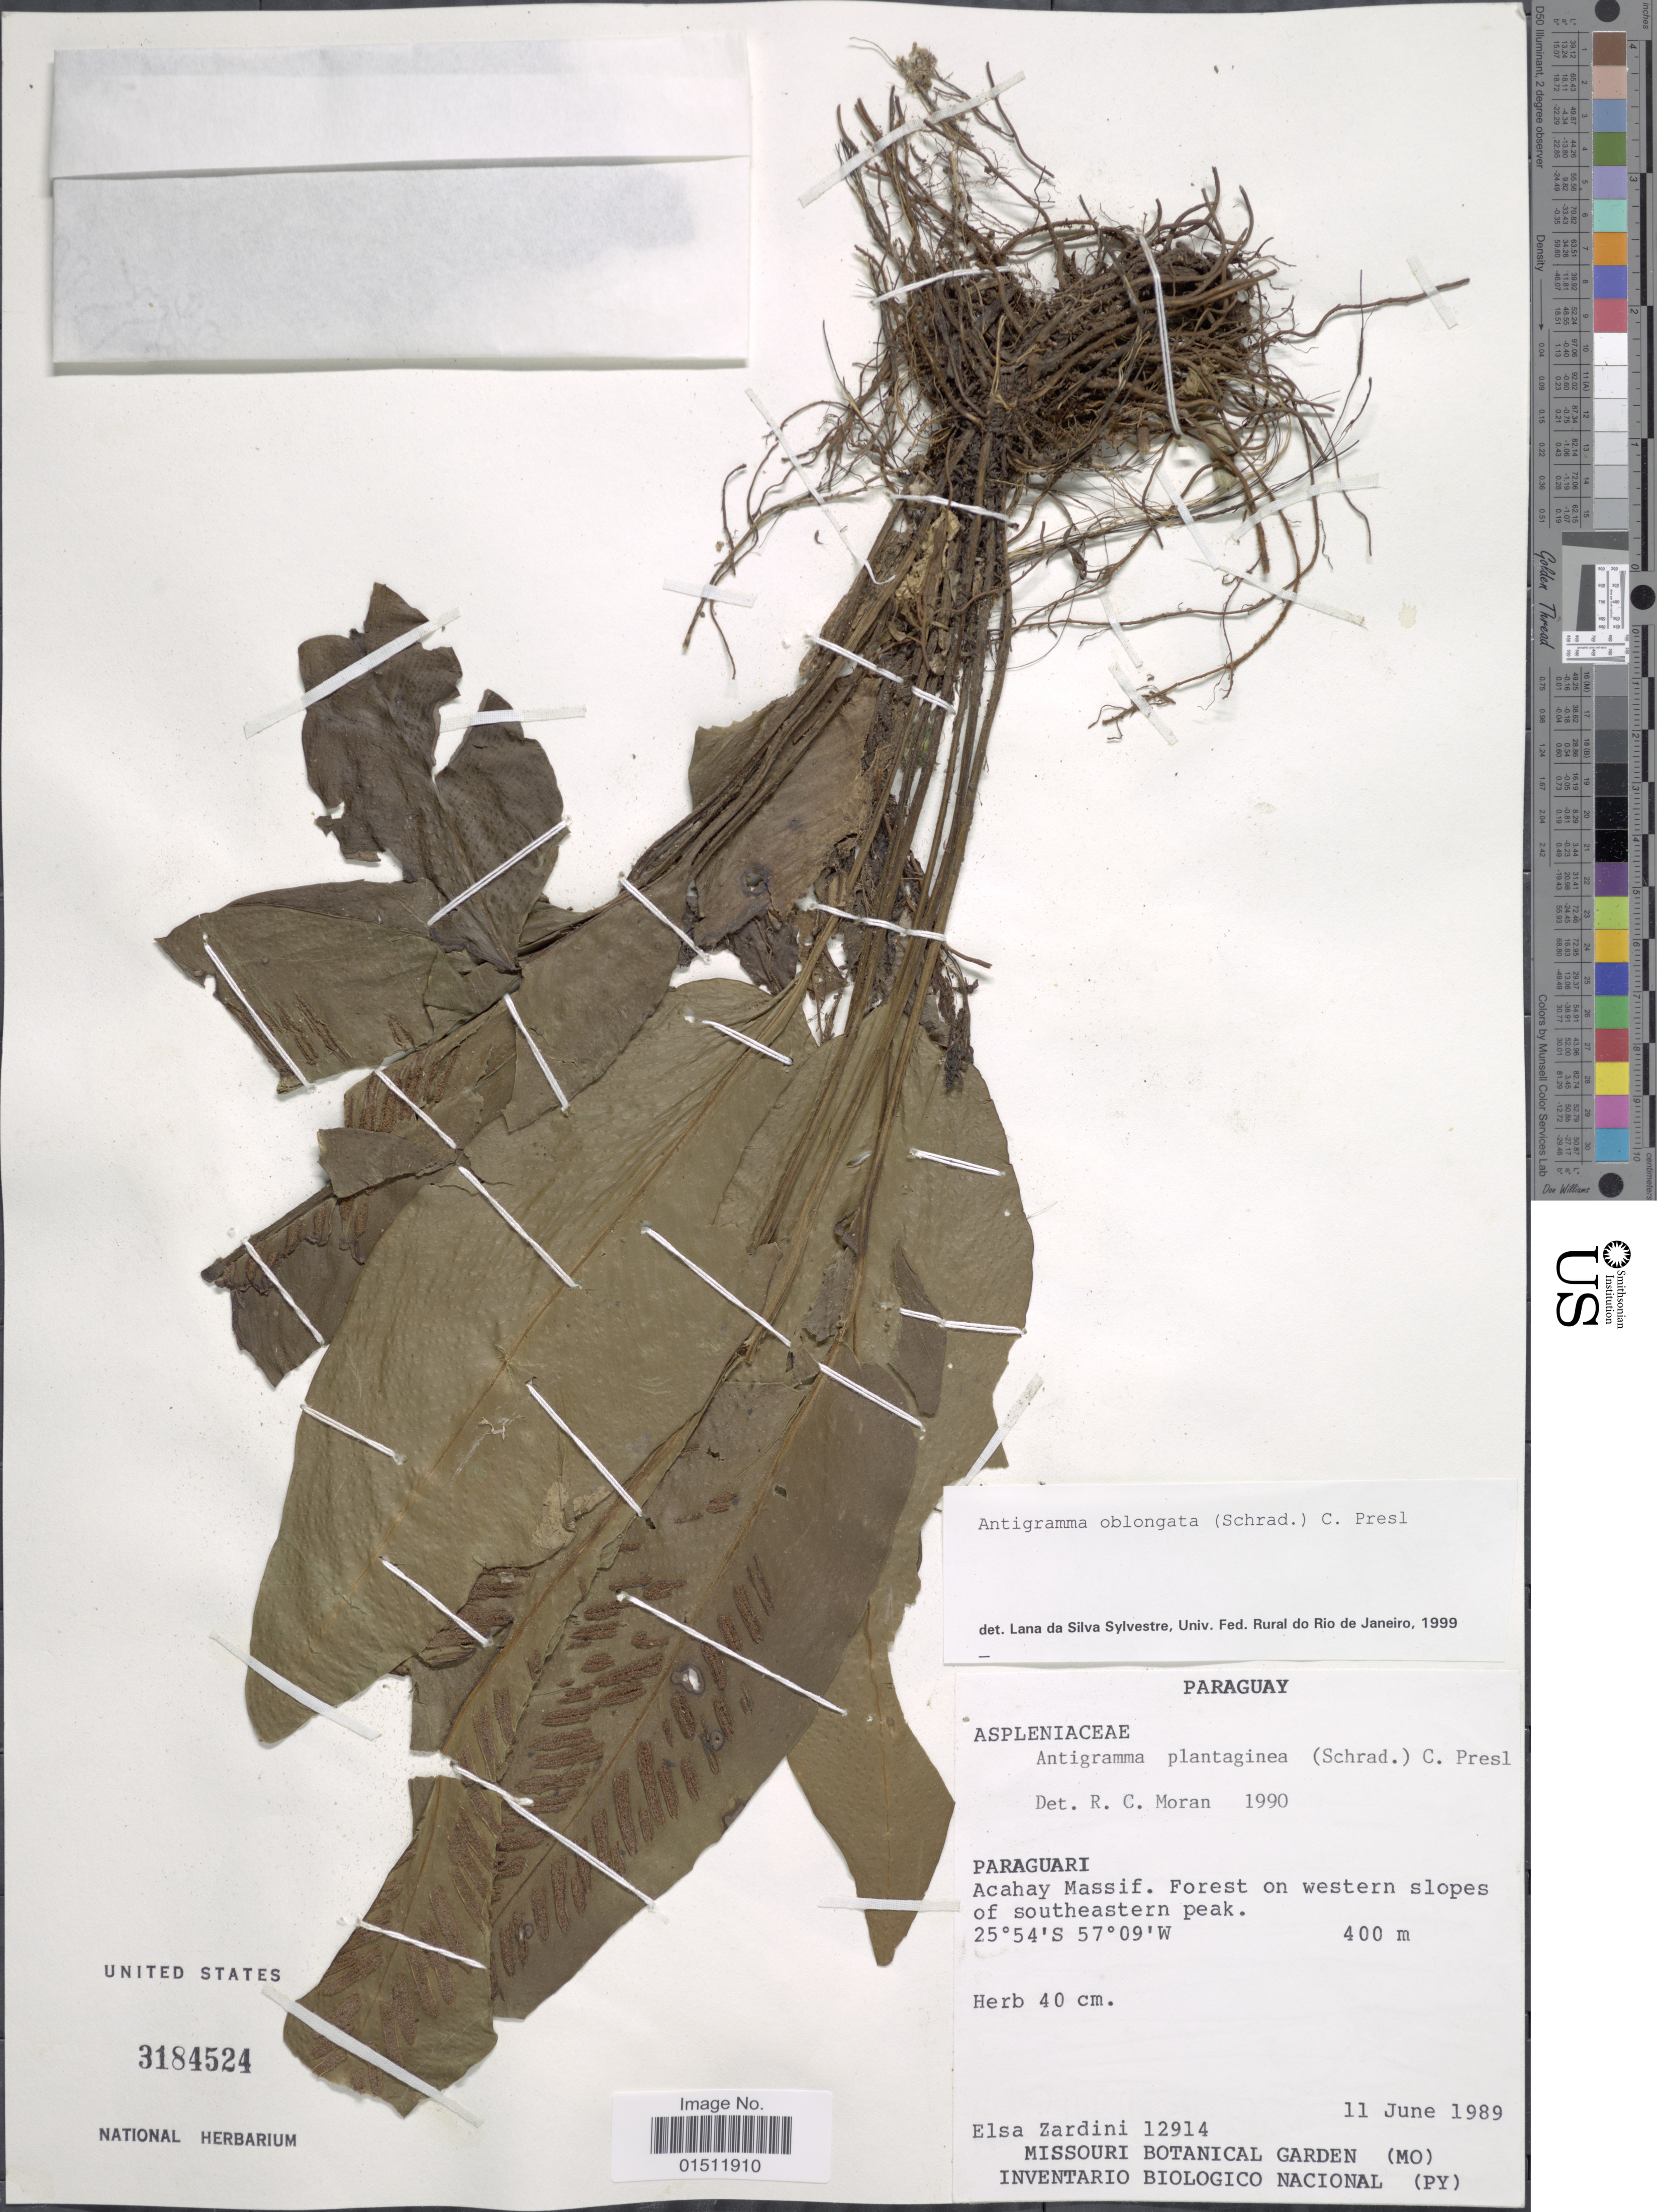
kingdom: Plantae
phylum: Tracheophyta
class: Polypodiopsida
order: Polypodiales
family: Aspleniaceae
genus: Asplenium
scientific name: Asplenium oblongatum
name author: Mett.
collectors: E. M. Zardini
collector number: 12914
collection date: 1989-06-11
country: Paraguay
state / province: Paraguari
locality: Paraguari, Acahay Massif. Forest on western slopes of southeastern peak.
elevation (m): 400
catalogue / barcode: US 3184524